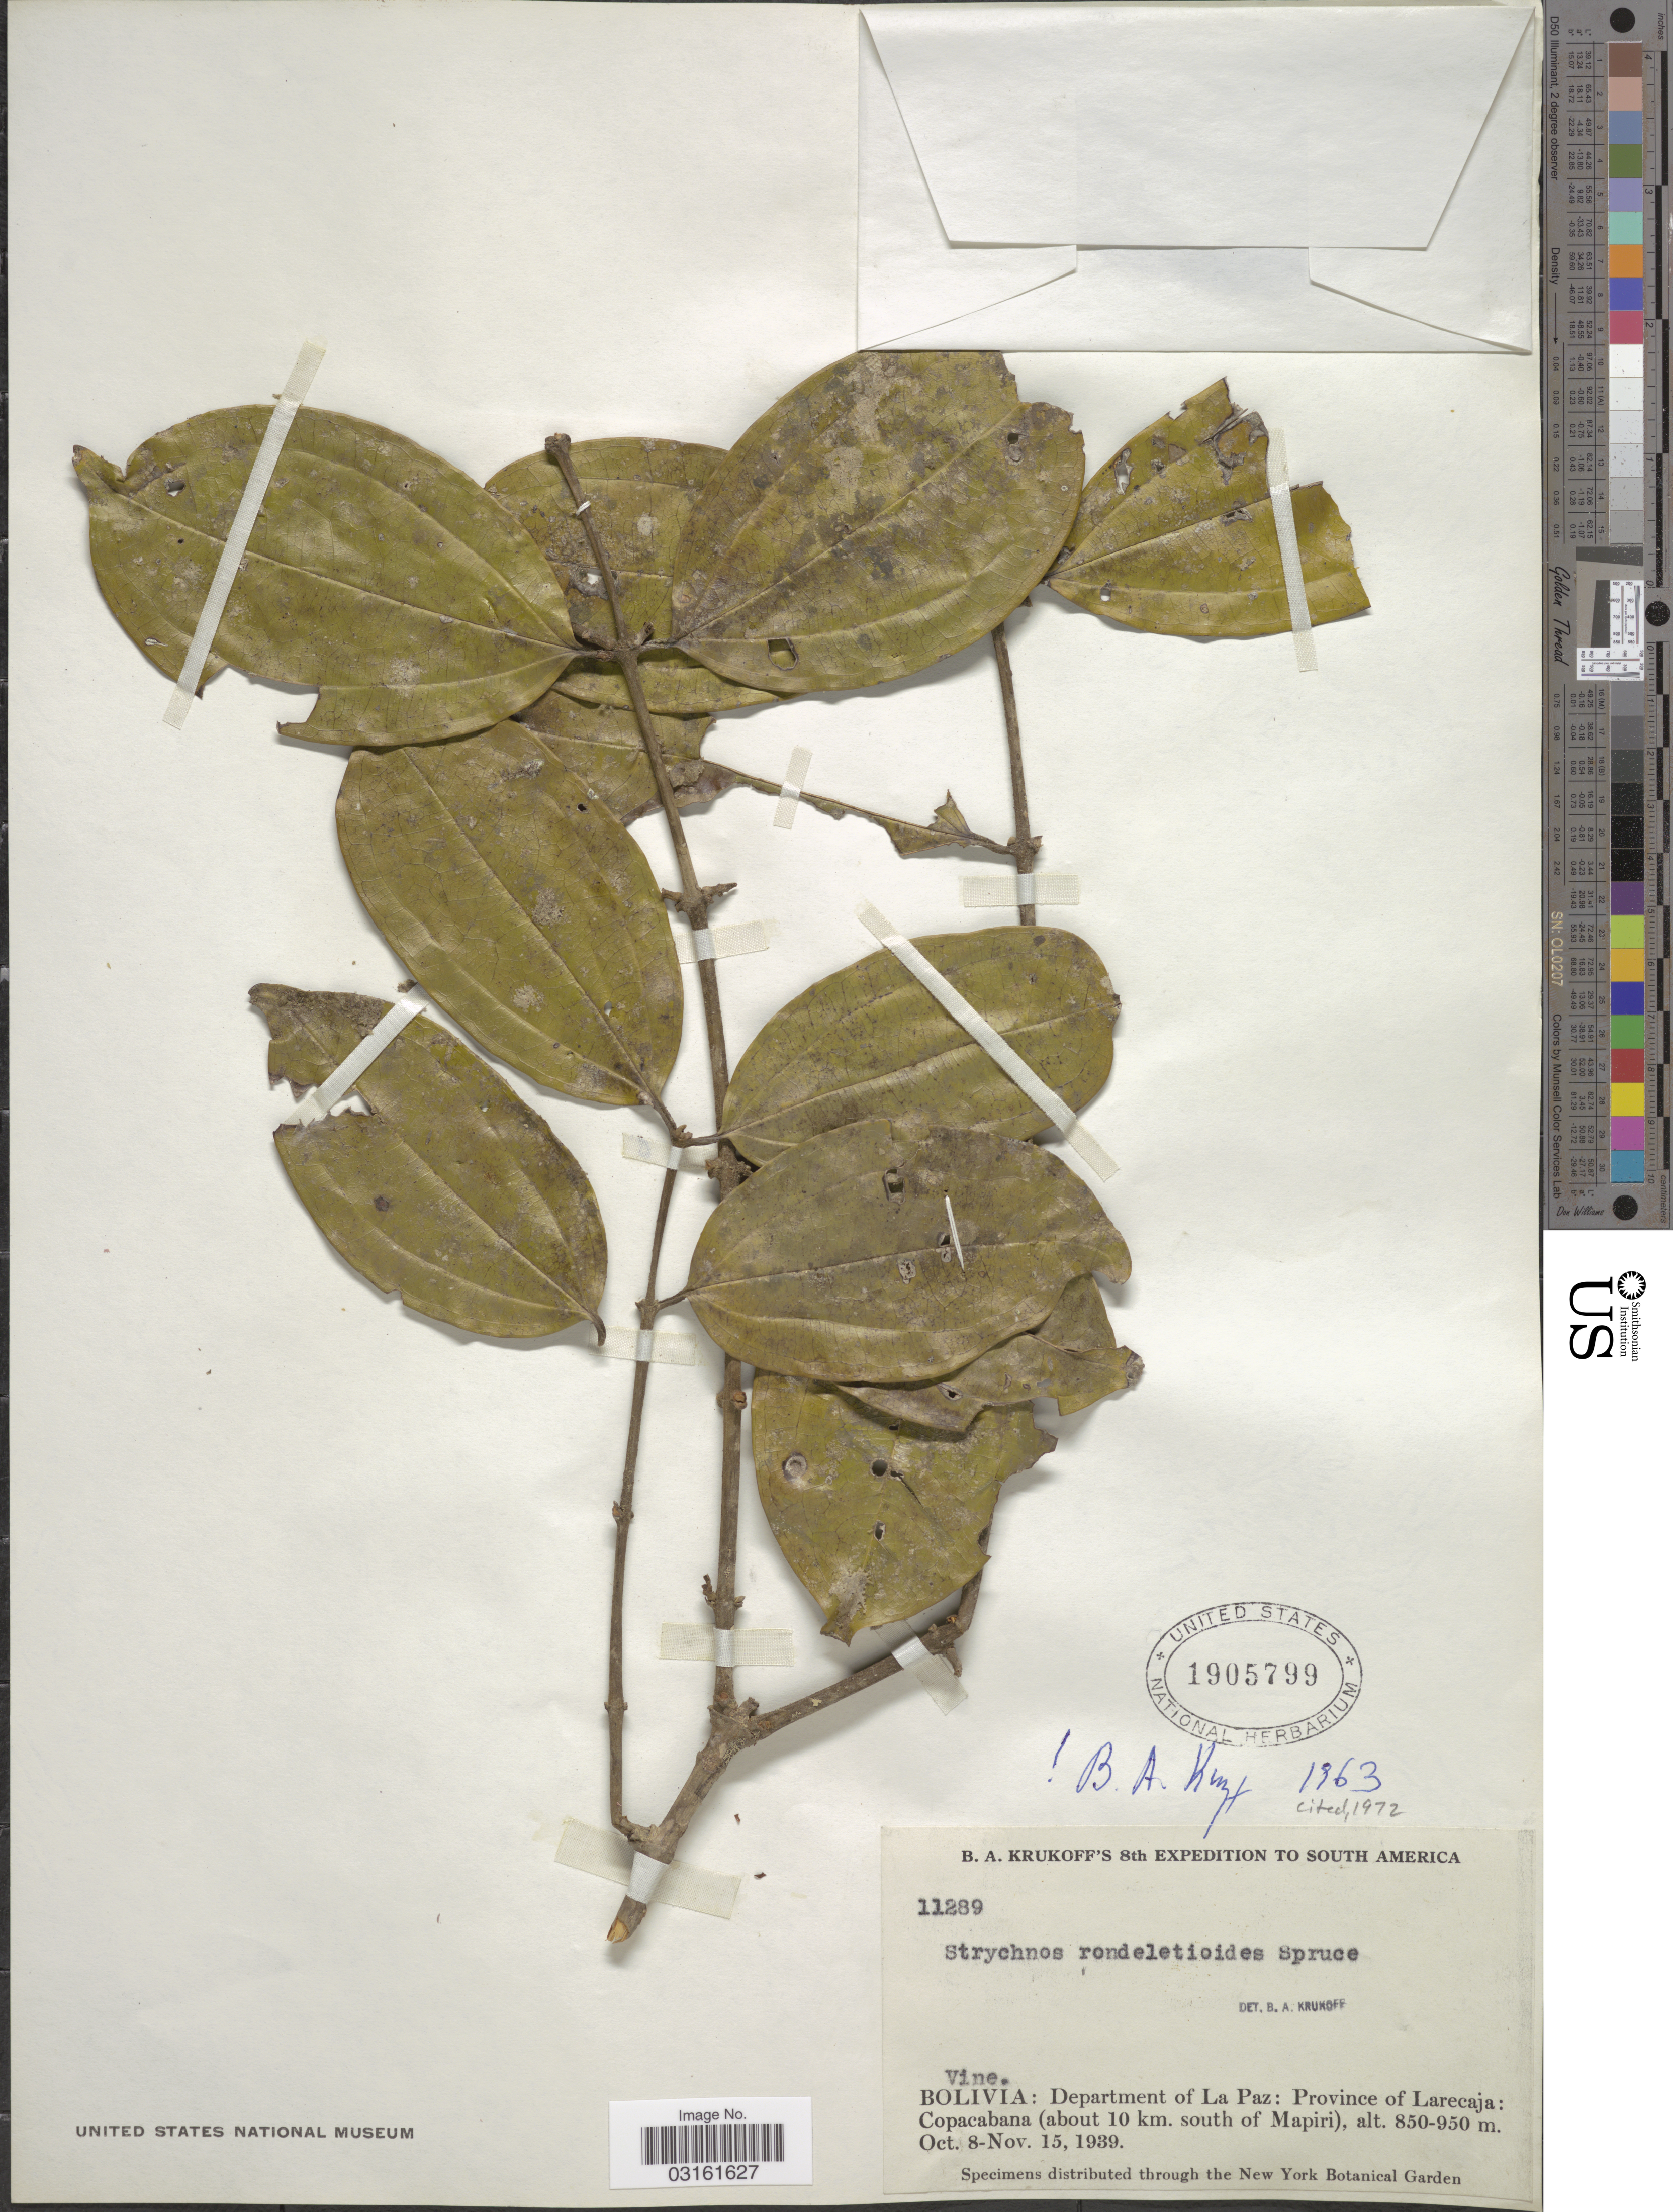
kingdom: Plantae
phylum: Tracheophyta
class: Magnoliopsida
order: Gentianales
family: Loganiaceae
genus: Strychnos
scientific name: Strychnos rondeletioides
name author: Spruce ex Benth.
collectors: B. A. Krukoff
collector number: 11289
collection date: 1939-10-08/1939-11-15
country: Bolivia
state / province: La Paz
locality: Department of La Paz: Province of Larecaja: Copacabana (about 10 km. south of Mapiri).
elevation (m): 850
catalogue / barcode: US 1905799